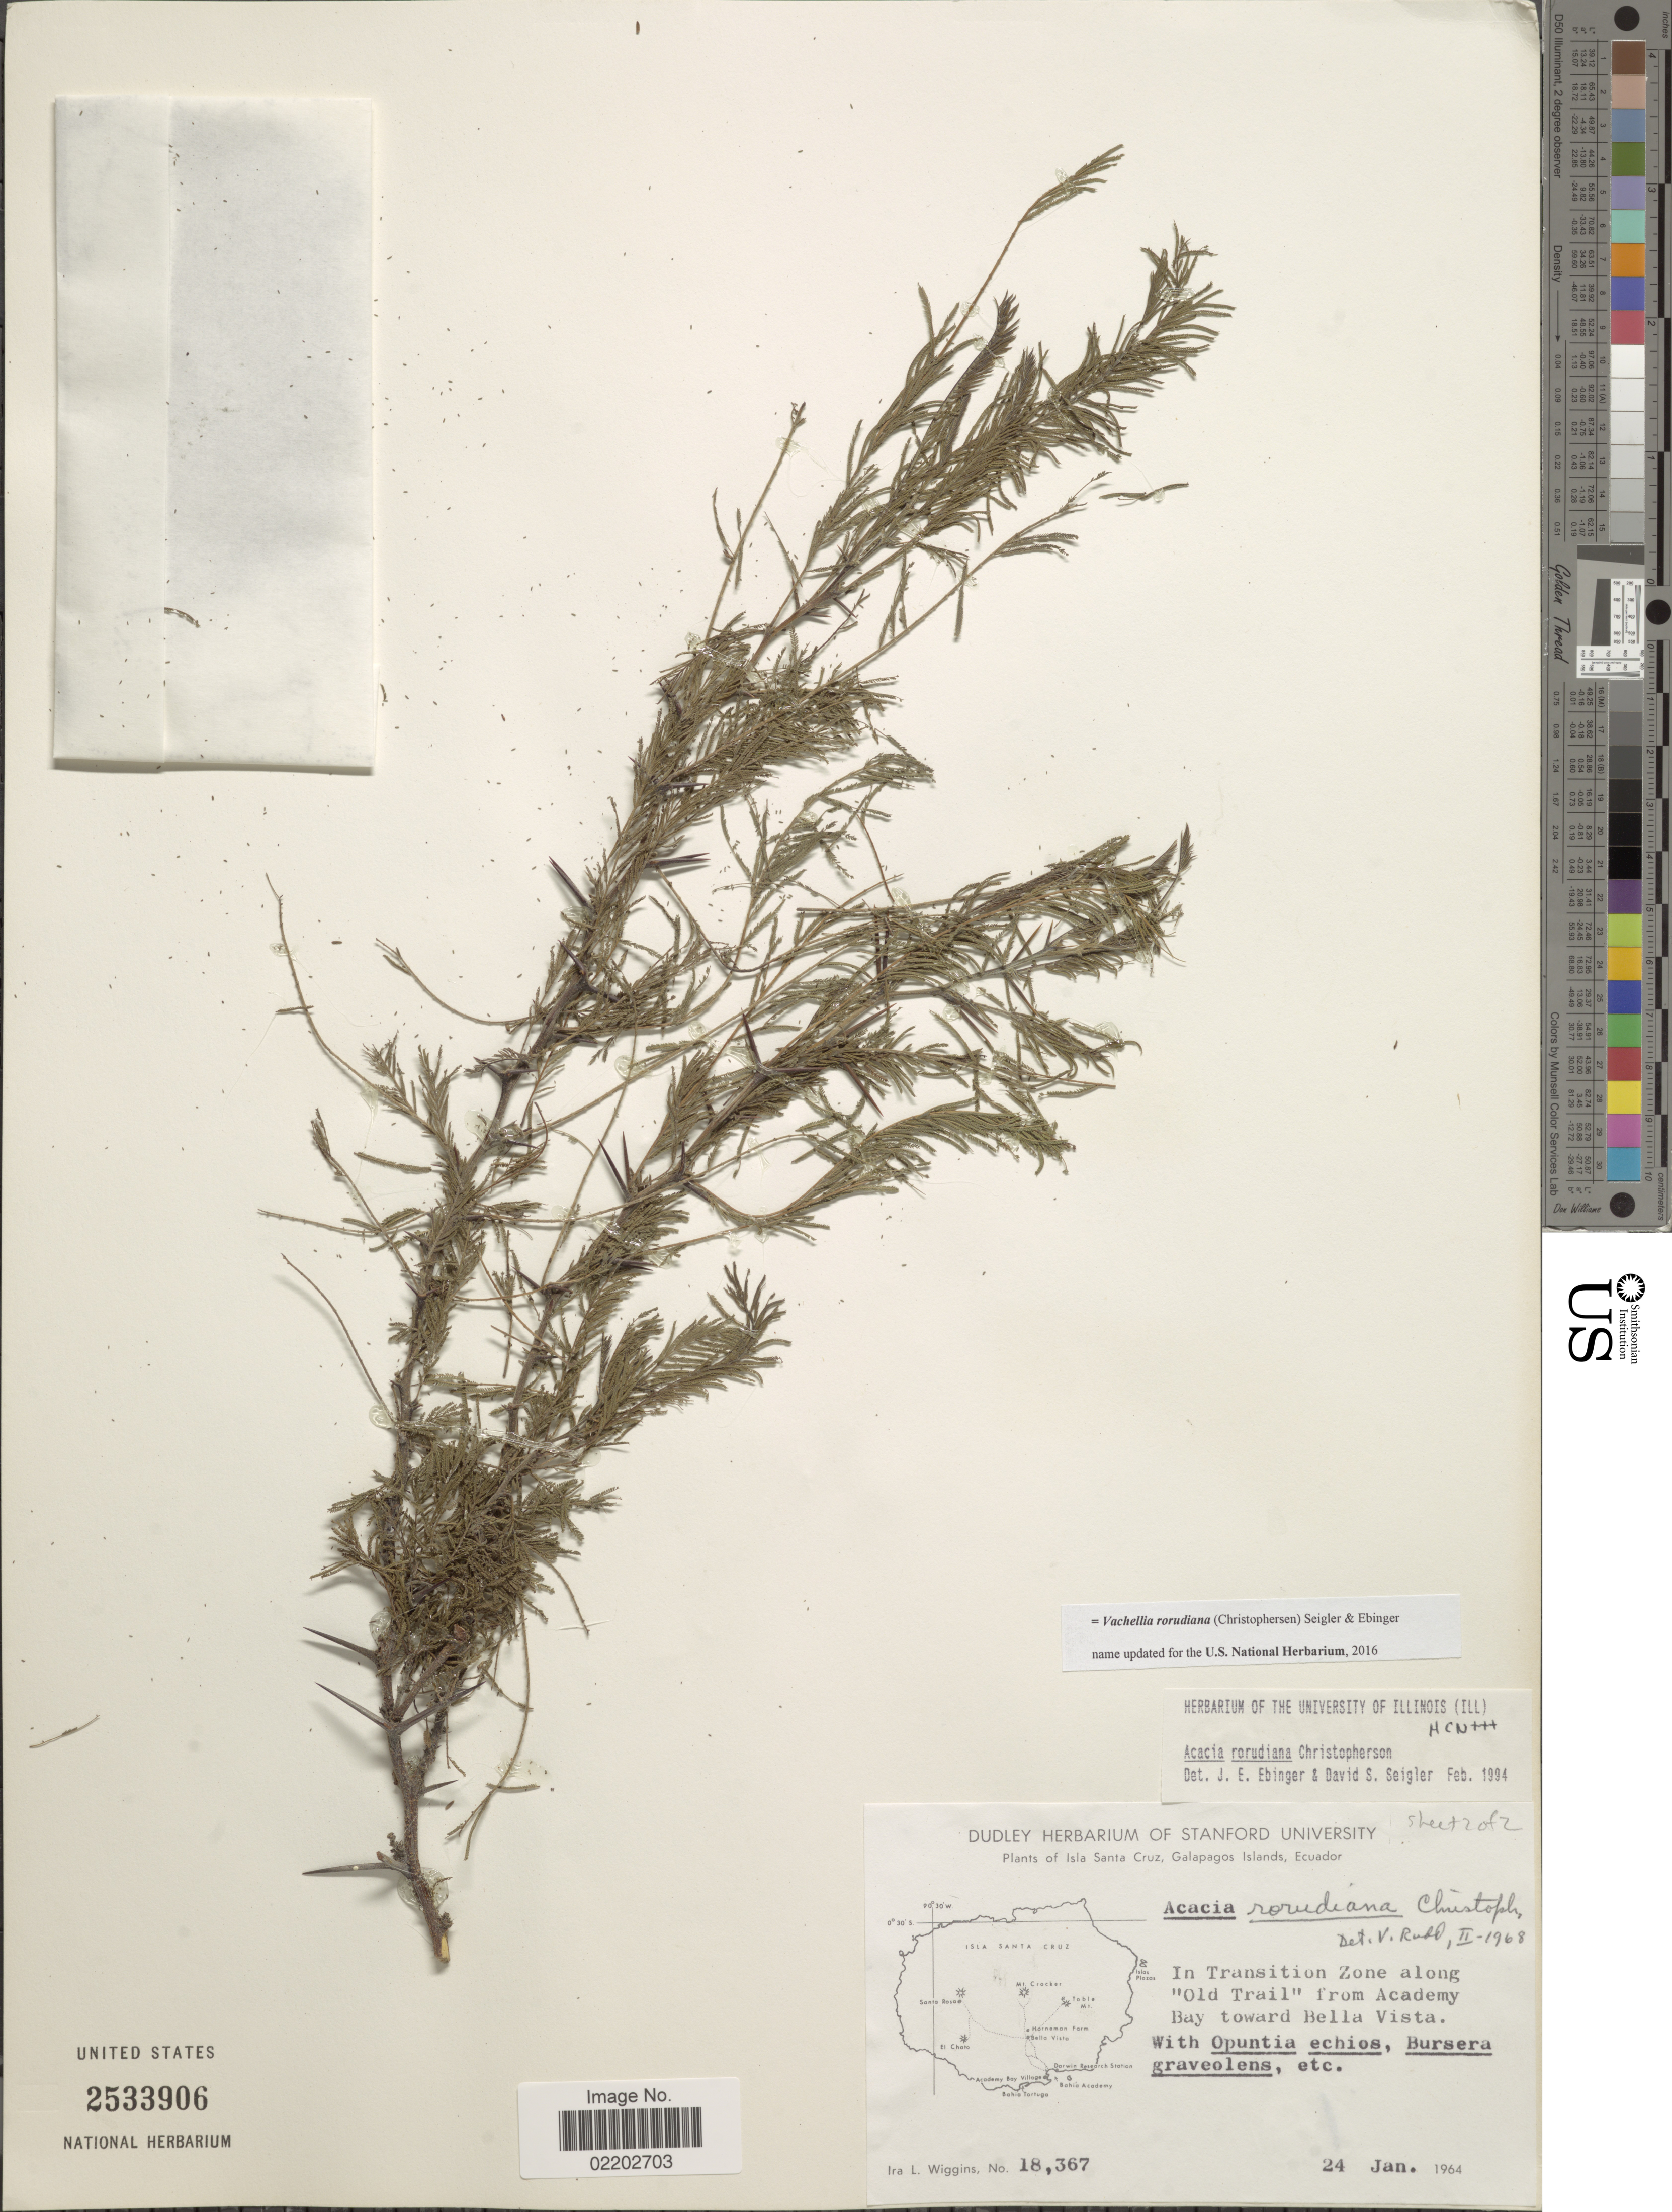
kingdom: Plantae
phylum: Tracheophyta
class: Magnoliopsida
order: Fabales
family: Fabaceae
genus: Vachellia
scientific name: Vachellia rorudiana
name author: (Christoph.) Seigler & Ebinger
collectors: I. L. Wiggins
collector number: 18367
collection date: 1964-01-24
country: Ecuador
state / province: Colón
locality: Isla Santa Cruz, Galapagos Islands, in Transition Zone along "Old Trail" from Academy Bay toward Bella Vista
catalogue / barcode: US 2533906